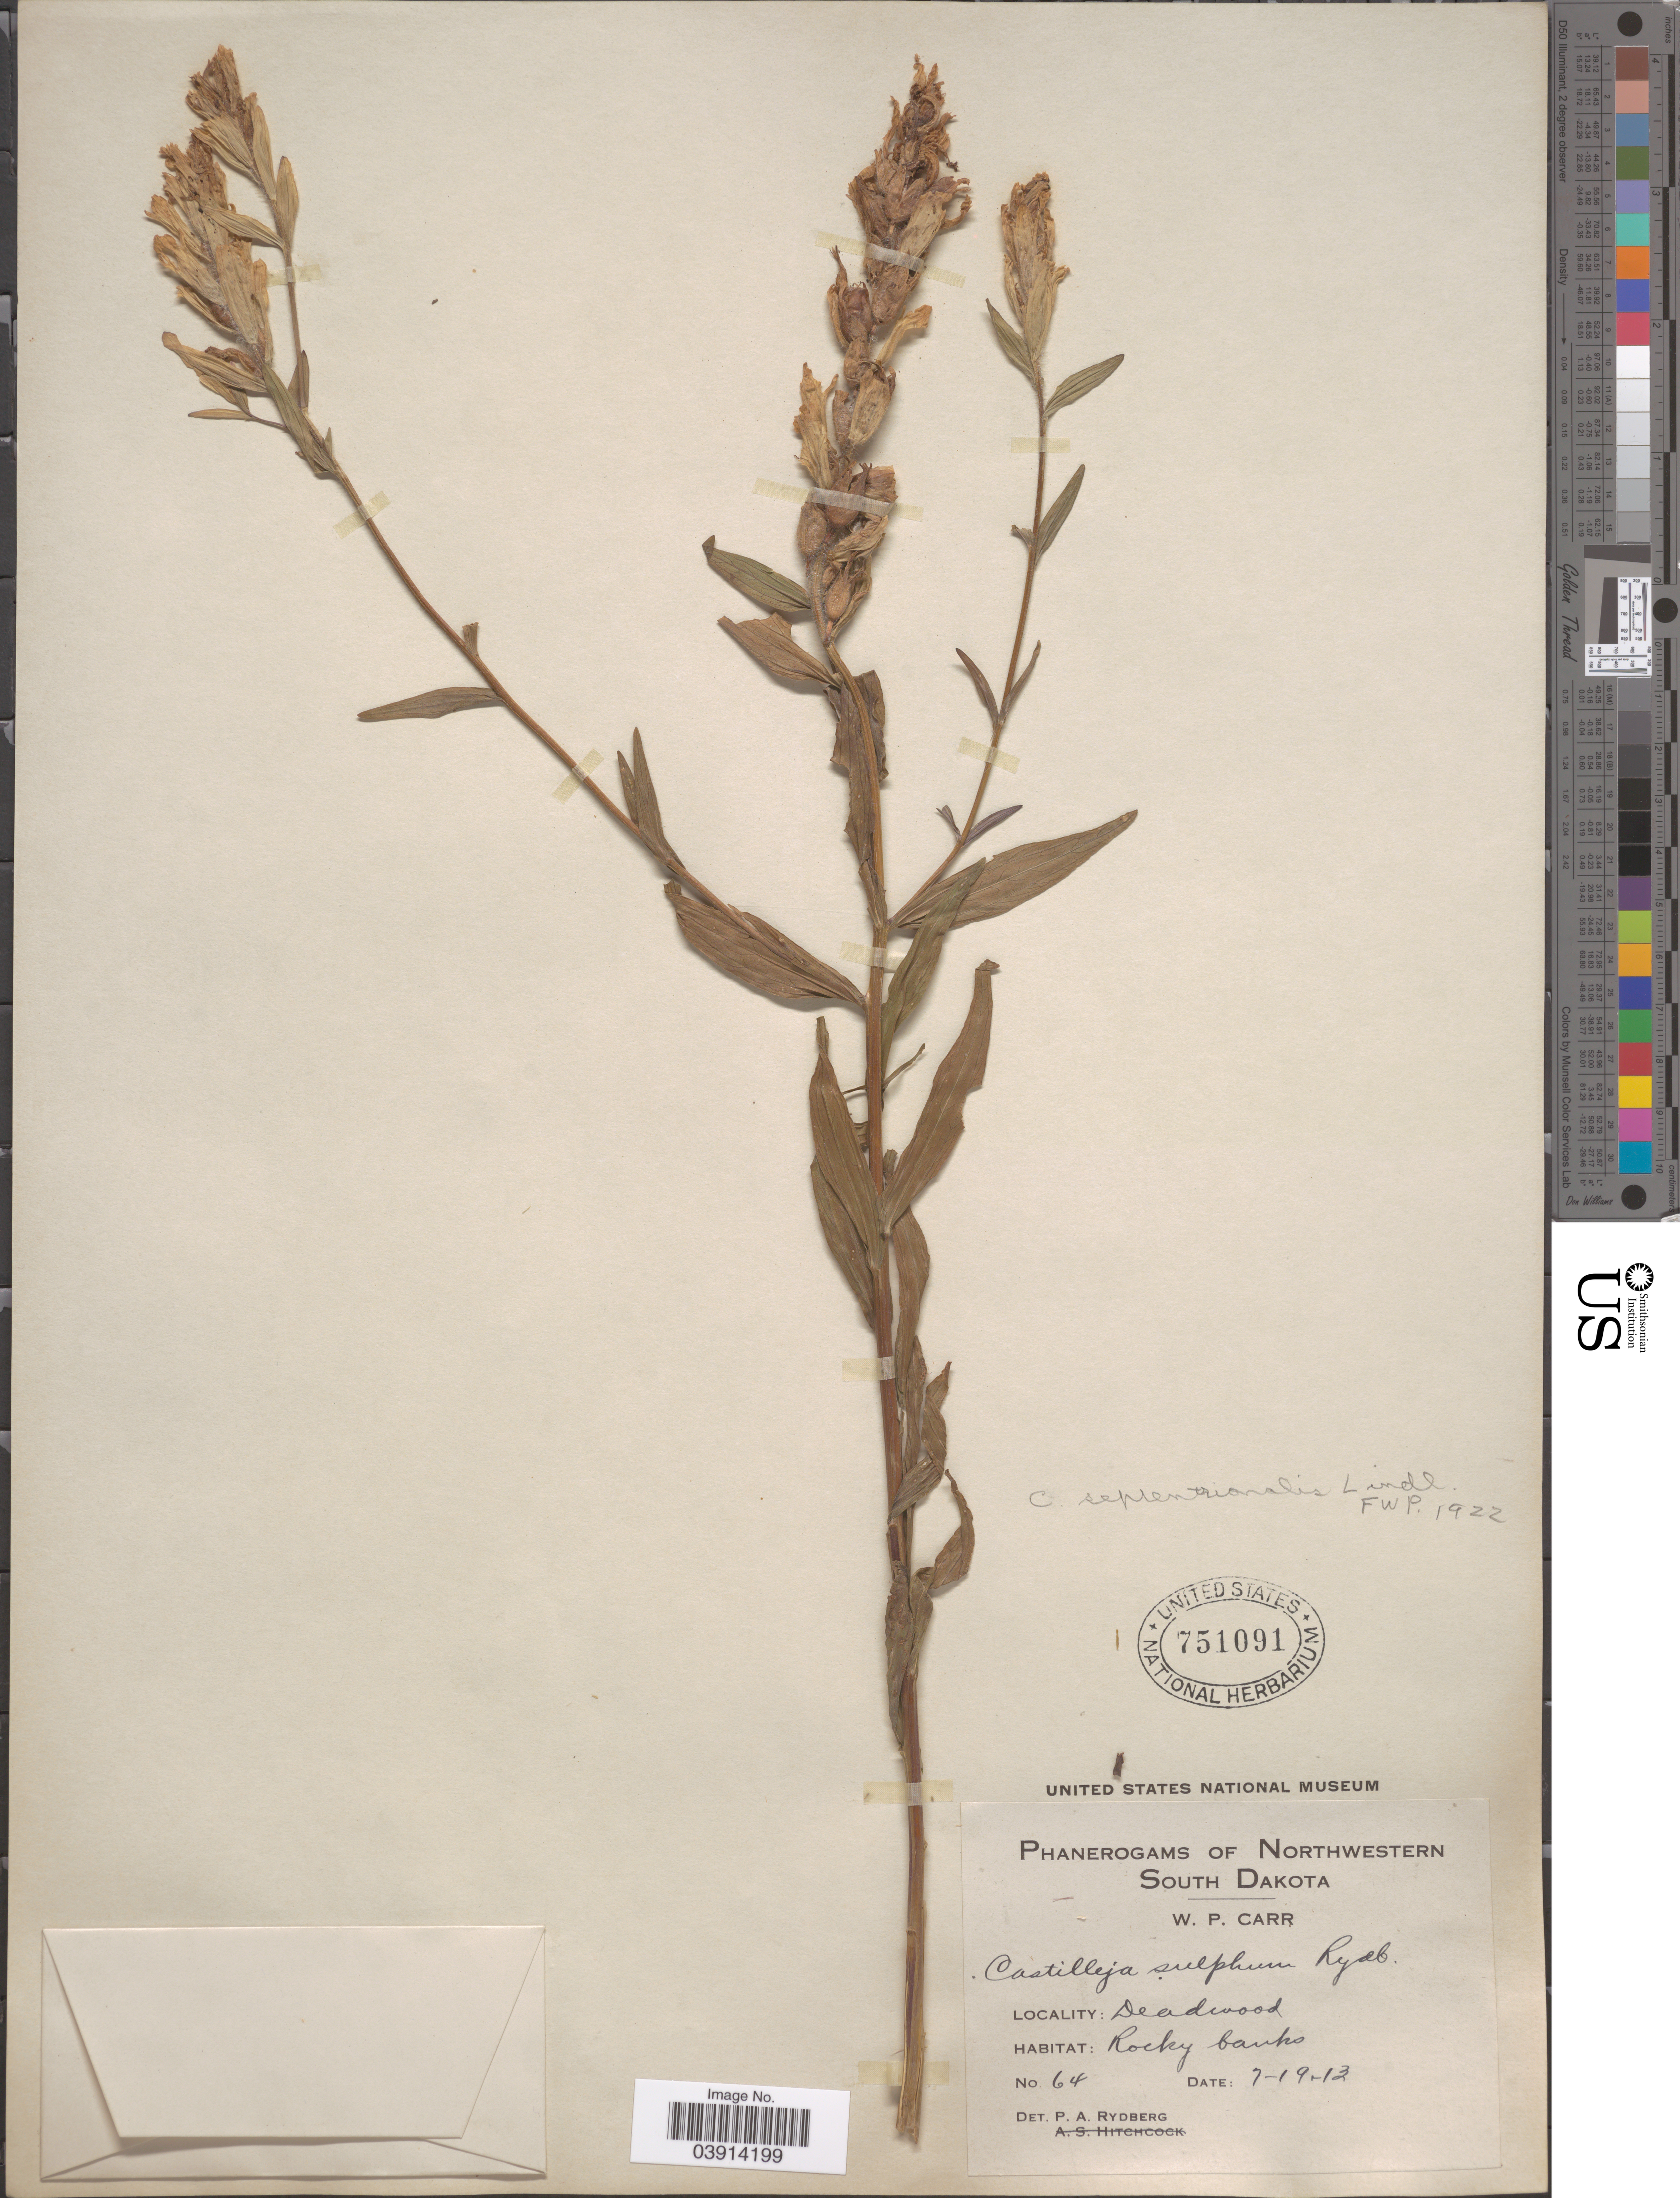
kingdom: Plantae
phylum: Tracheophyta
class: Magnoliopsida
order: Lamiales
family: Orobanchaceae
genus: Castilleja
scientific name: Castilleja septentrionalis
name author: Lindl.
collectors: W. Carr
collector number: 64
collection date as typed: Transcribed d/m/y: 19/7/12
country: United States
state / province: South Dakota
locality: Northwestern South Dakota. Deadwood.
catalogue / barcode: US 751091